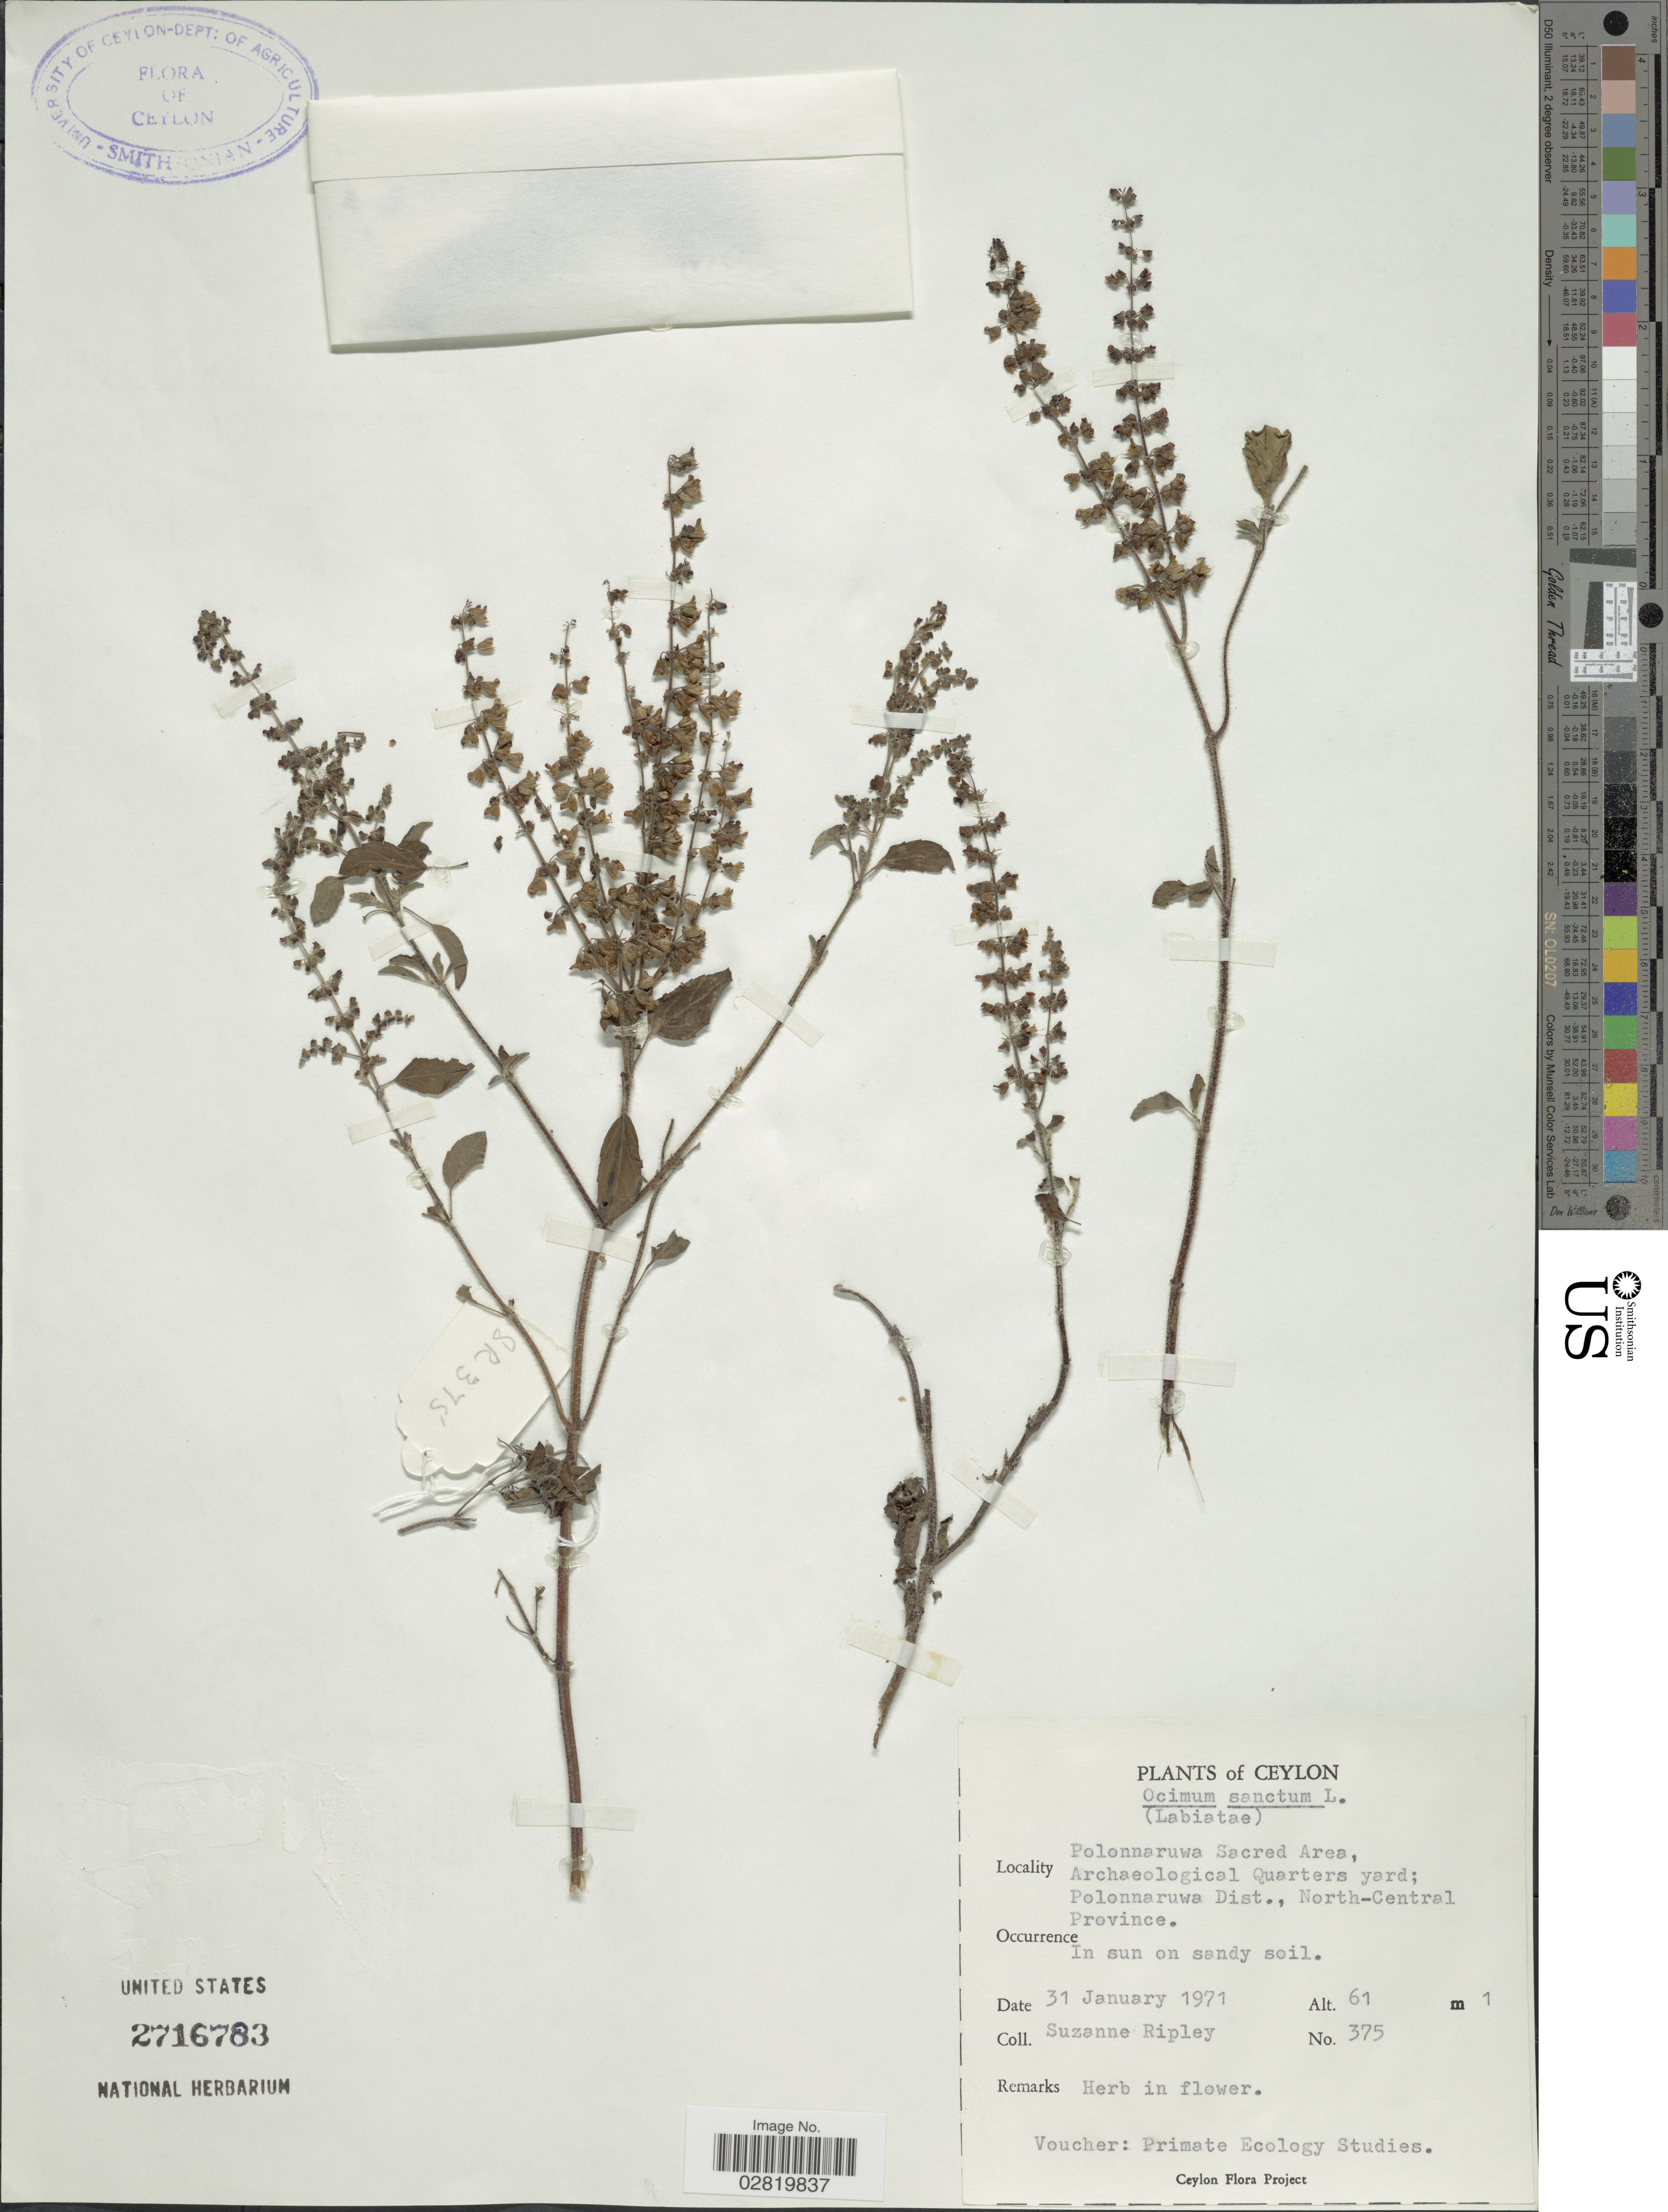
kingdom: Plantae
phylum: Tracheophyta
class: Magnoliopsida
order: Lamiales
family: Lamiaceae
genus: Ocimum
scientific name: Ocimum sanctum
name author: L.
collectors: S. Ripley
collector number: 375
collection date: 1971-01-31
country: Sri Lanka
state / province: North Central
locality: Ceylon, Polonnaruwa Sacred Area, Archaeological Quarters yard; Polonnaruwa Dist., North-Central Province.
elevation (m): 61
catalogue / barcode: US 2716783